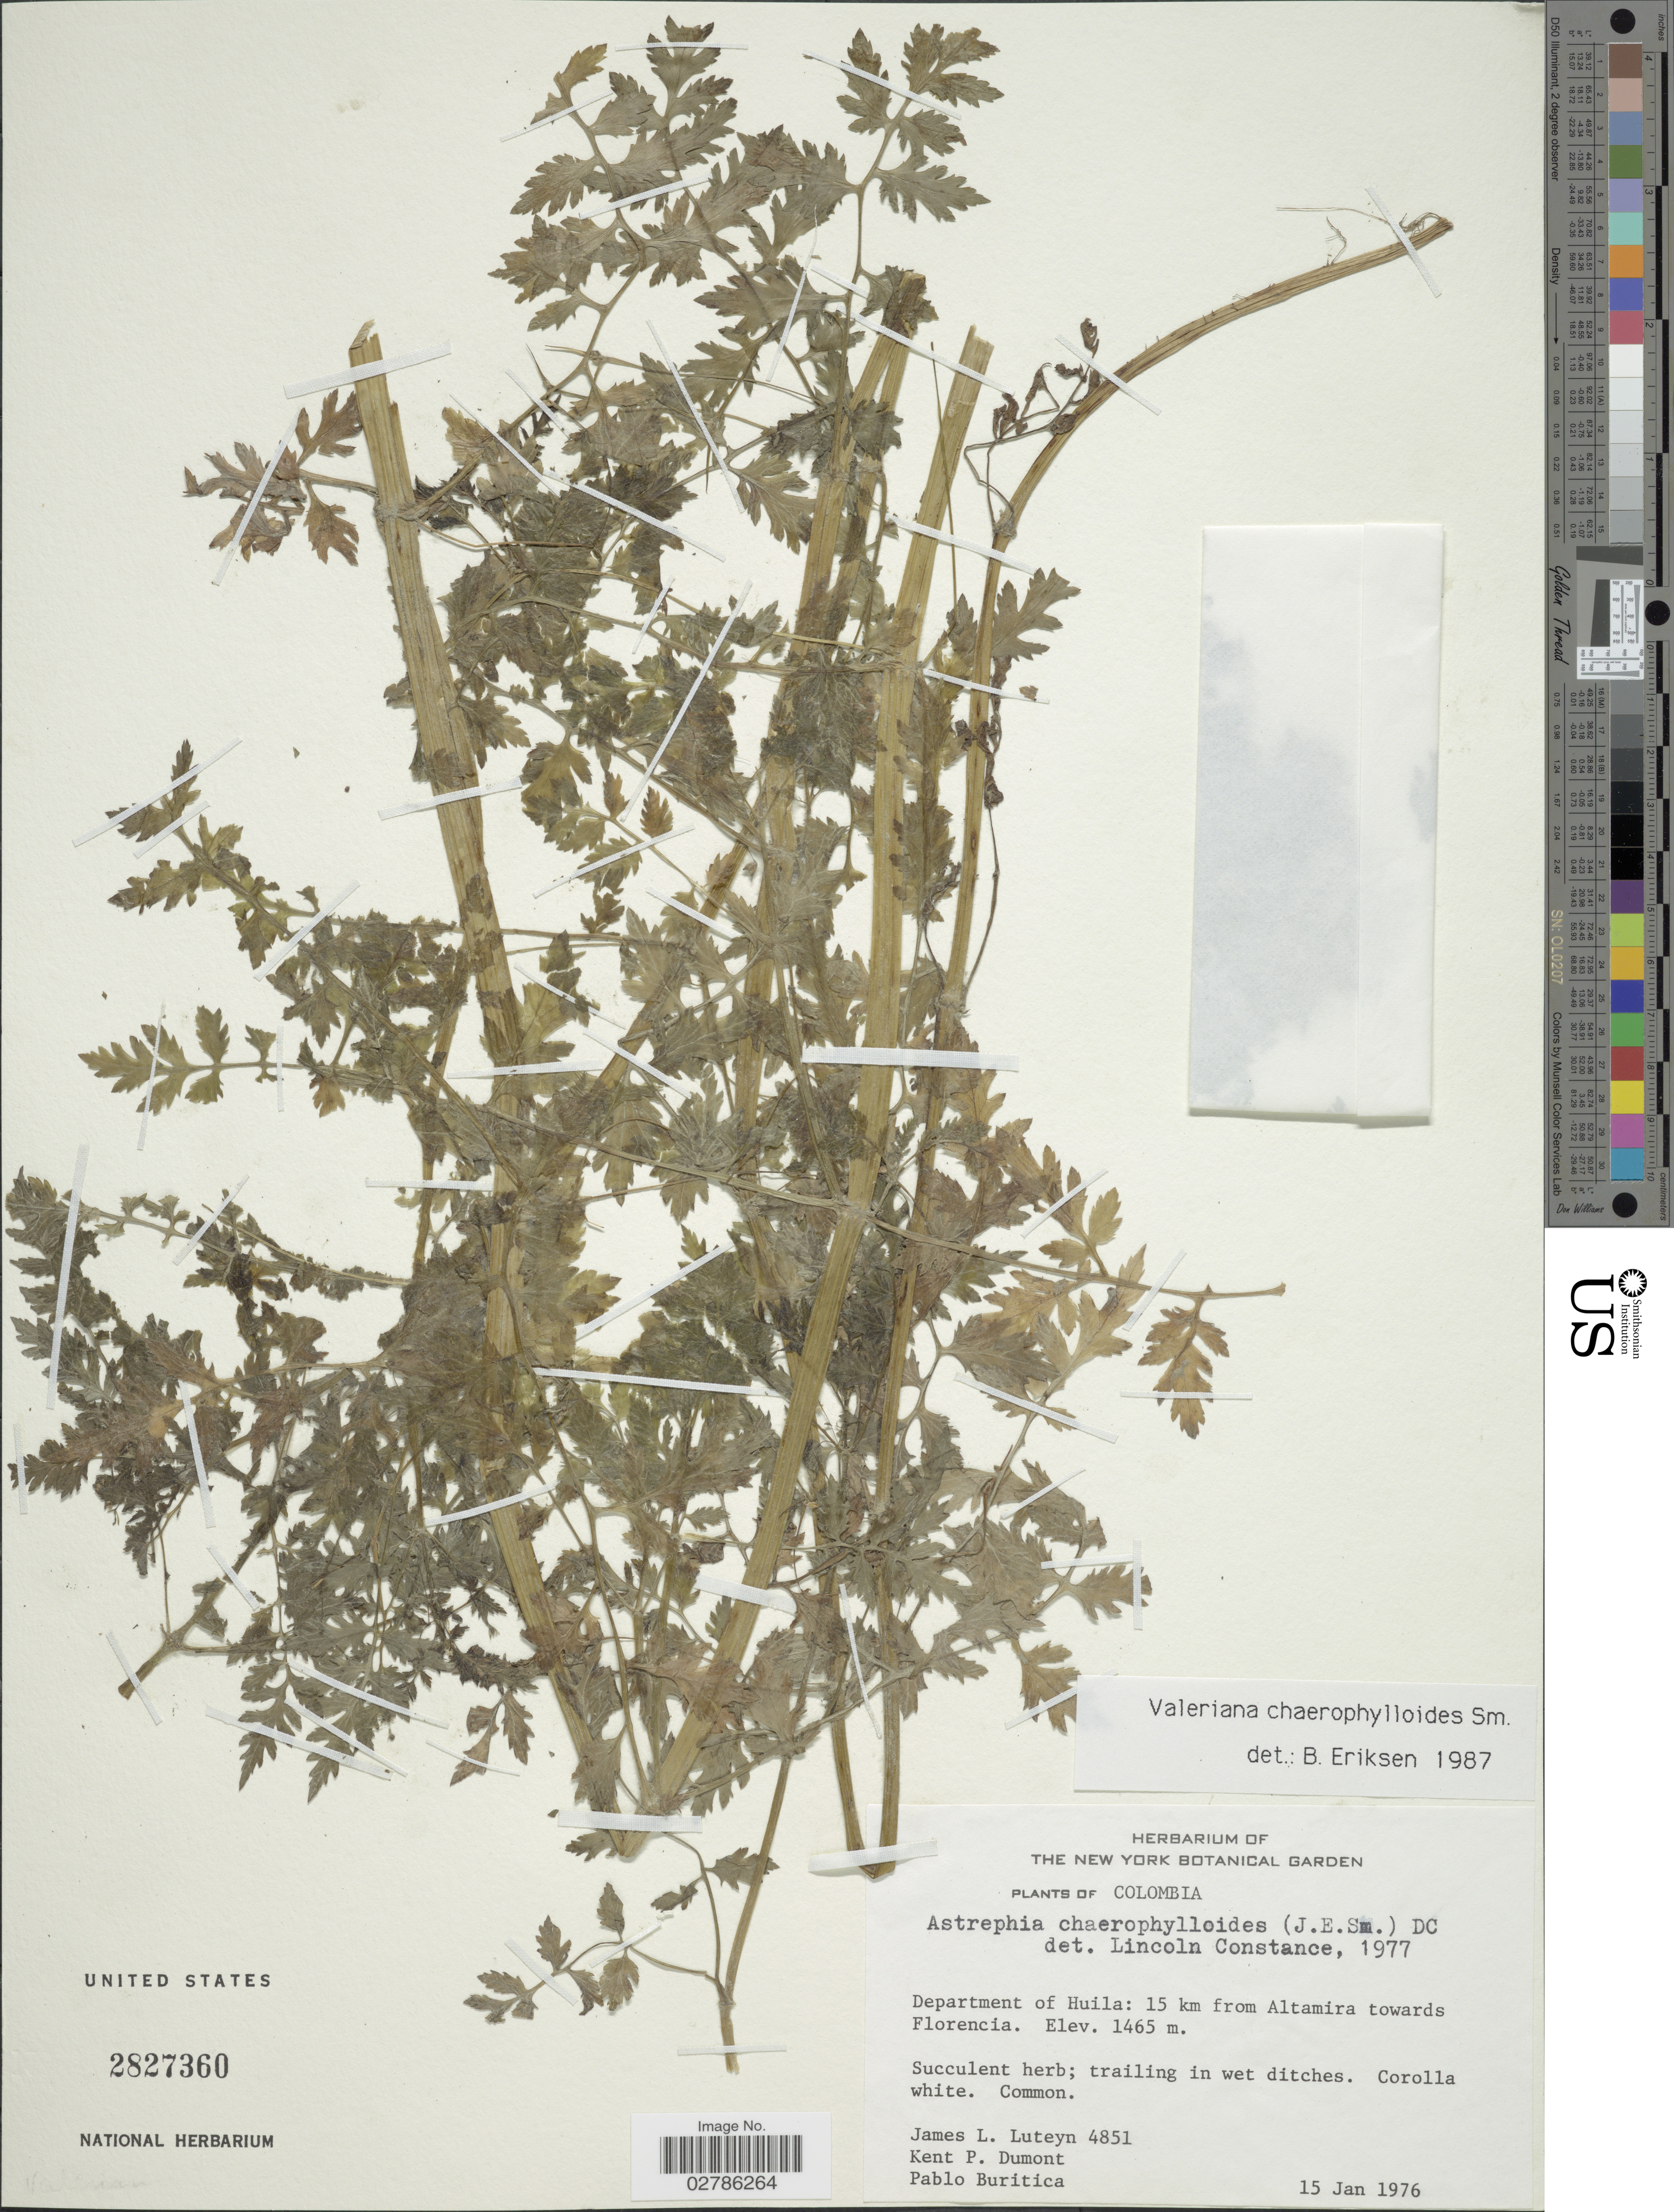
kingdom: Plantae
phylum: Tracheophyta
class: Magnoliopsida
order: Dipsacales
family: Caprifoliaceae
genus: Astrephia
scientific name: Astrephia chaerophylloides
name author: (Sm.) DC.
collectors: J. L. Luteyn, K. P. Dumont & P. Buritica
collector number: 4851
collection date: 1976-01-15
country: Colombia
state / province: Huila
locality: Department of Huila, 15 km from Altamira towards Florencia.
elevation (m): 1465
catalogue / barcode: US 2827360